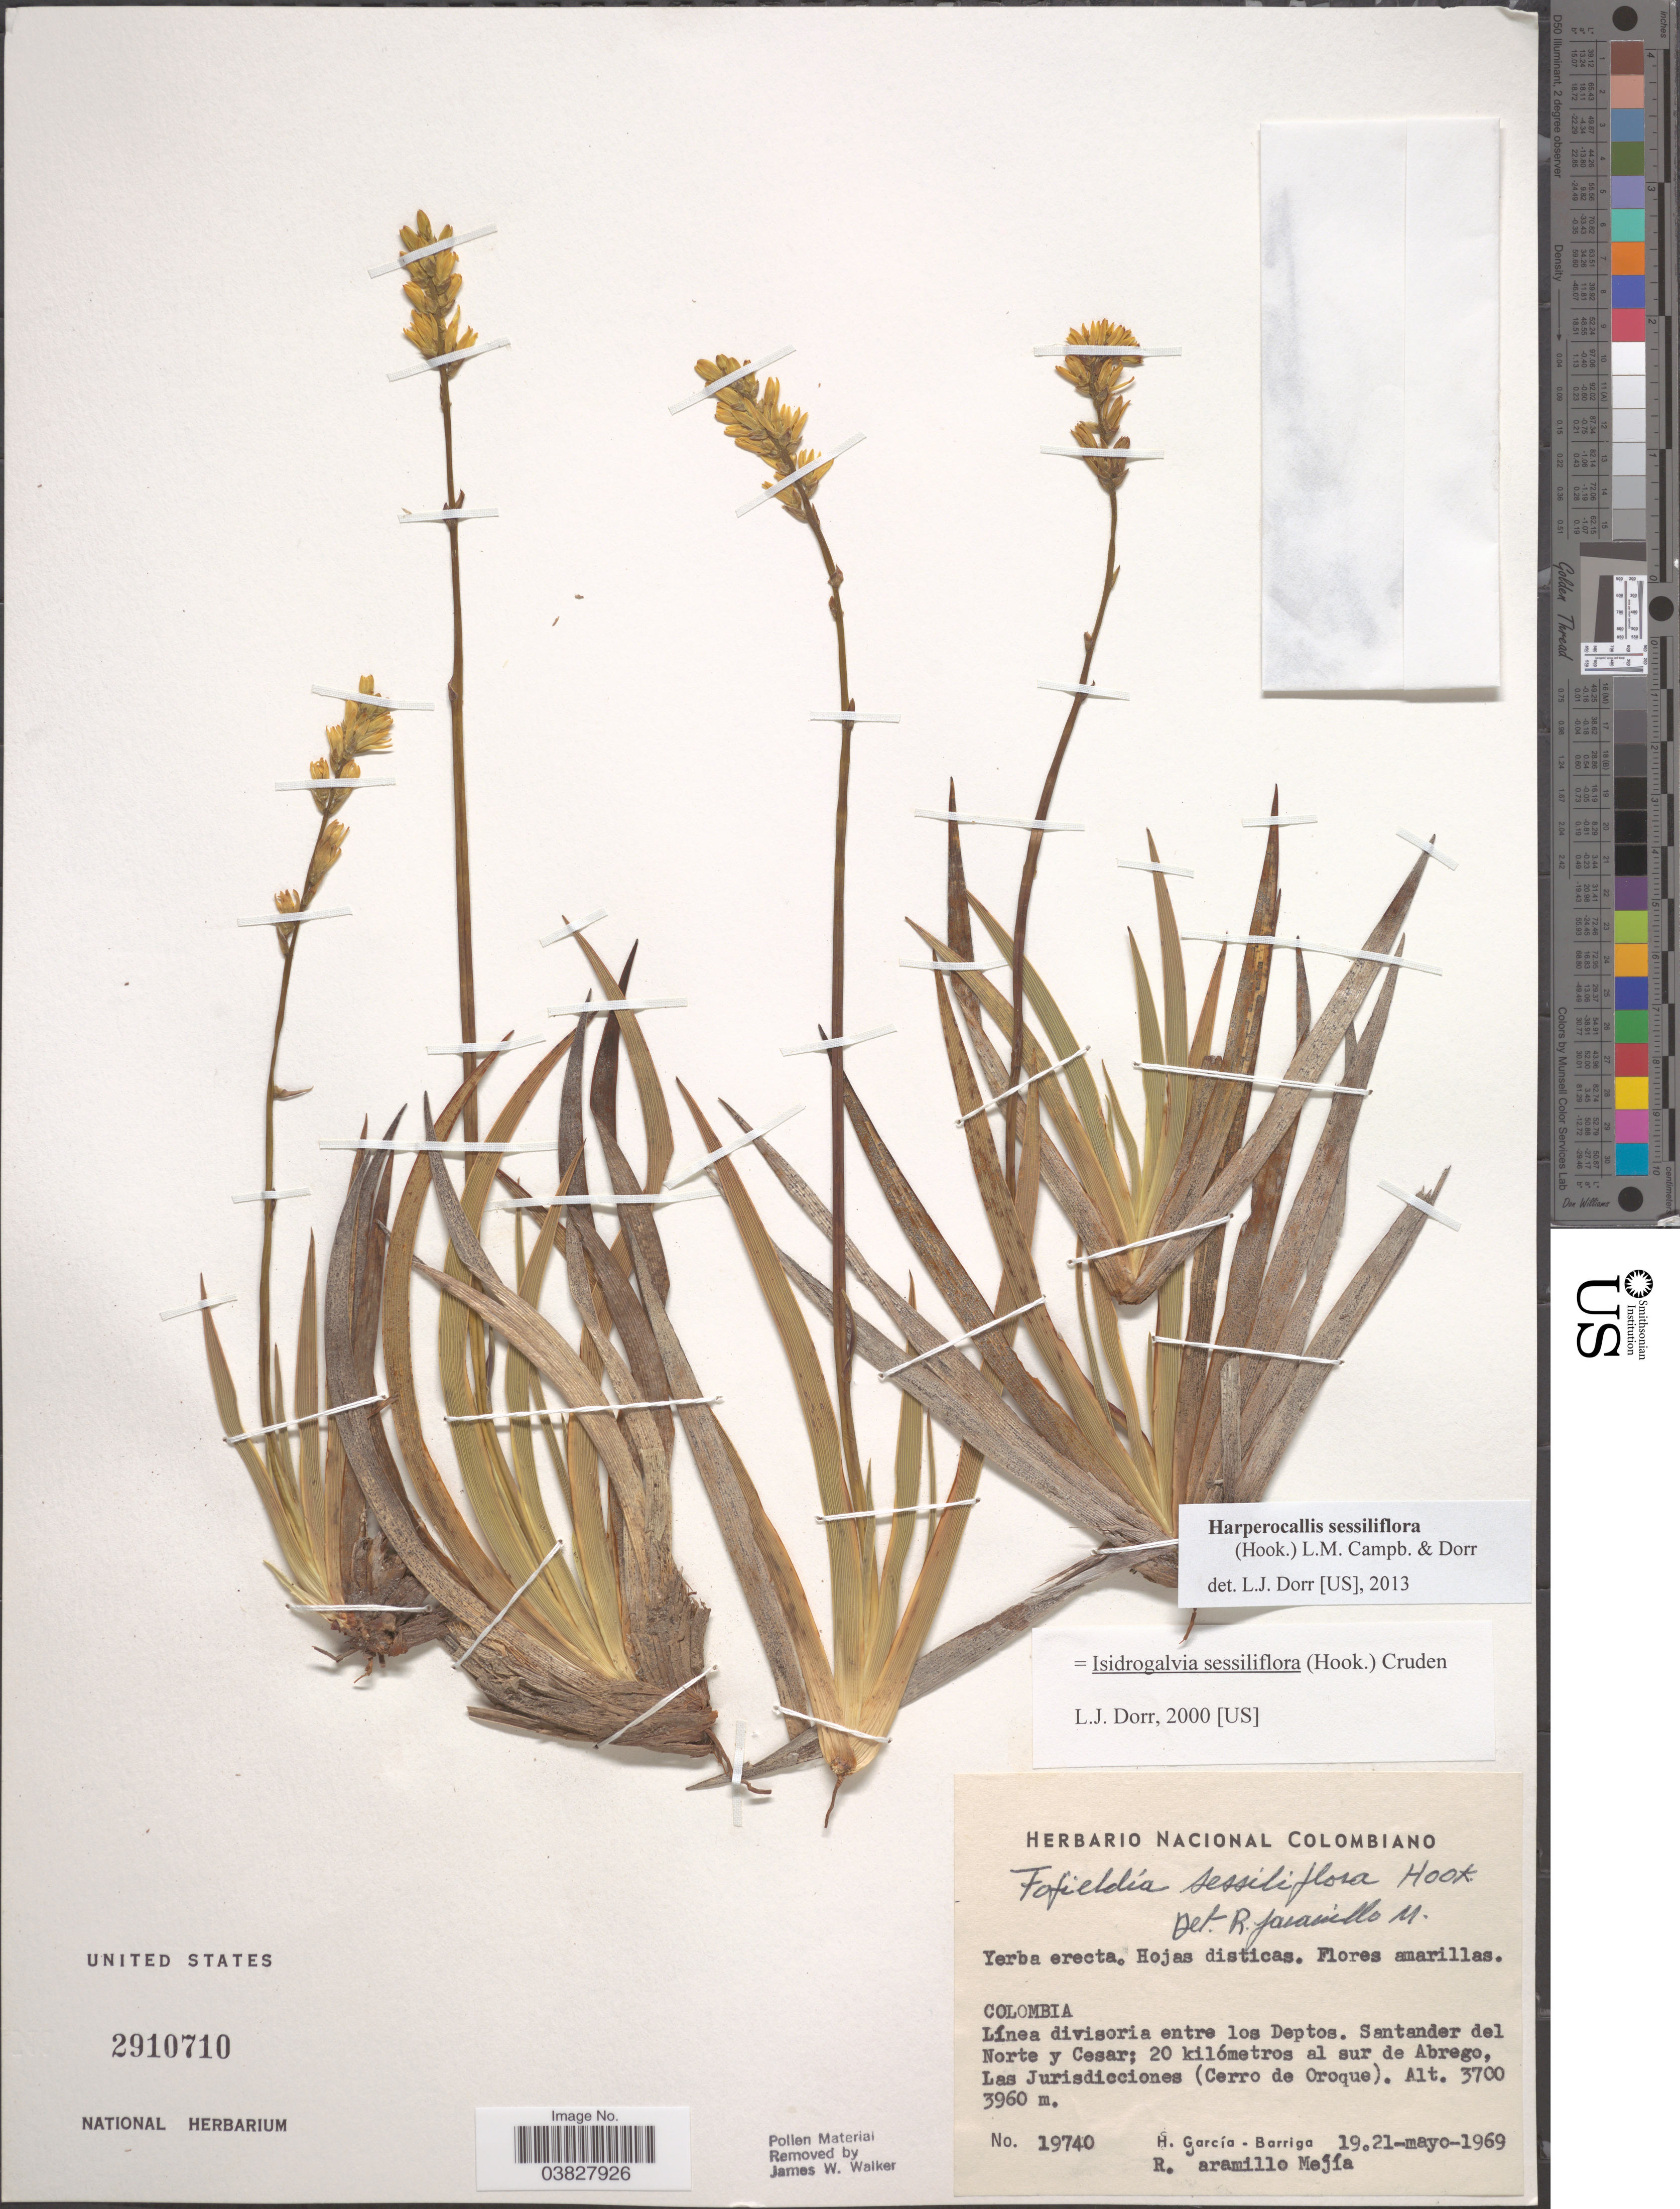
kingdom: Plantae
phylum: Tracheophyta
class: Liliopsida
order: Alismatales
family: Tofieldiaceae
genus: Harperocallis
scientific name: Harperocallis sessiliflora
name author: (Hook.) L.M. Campb. & Dorr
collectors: H. García Barriga & R. Jaramillo M.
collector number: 19740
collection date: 1969-05-19/1969-05-21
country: Colombia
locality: Línea divisoria entre los Deptos. Santander del Norte y Cesar; 20 kilómetros al sur de Abrego, Las Jurisdicciones (Cerro de Oroque).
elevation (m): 3700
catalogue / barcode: US 2910710